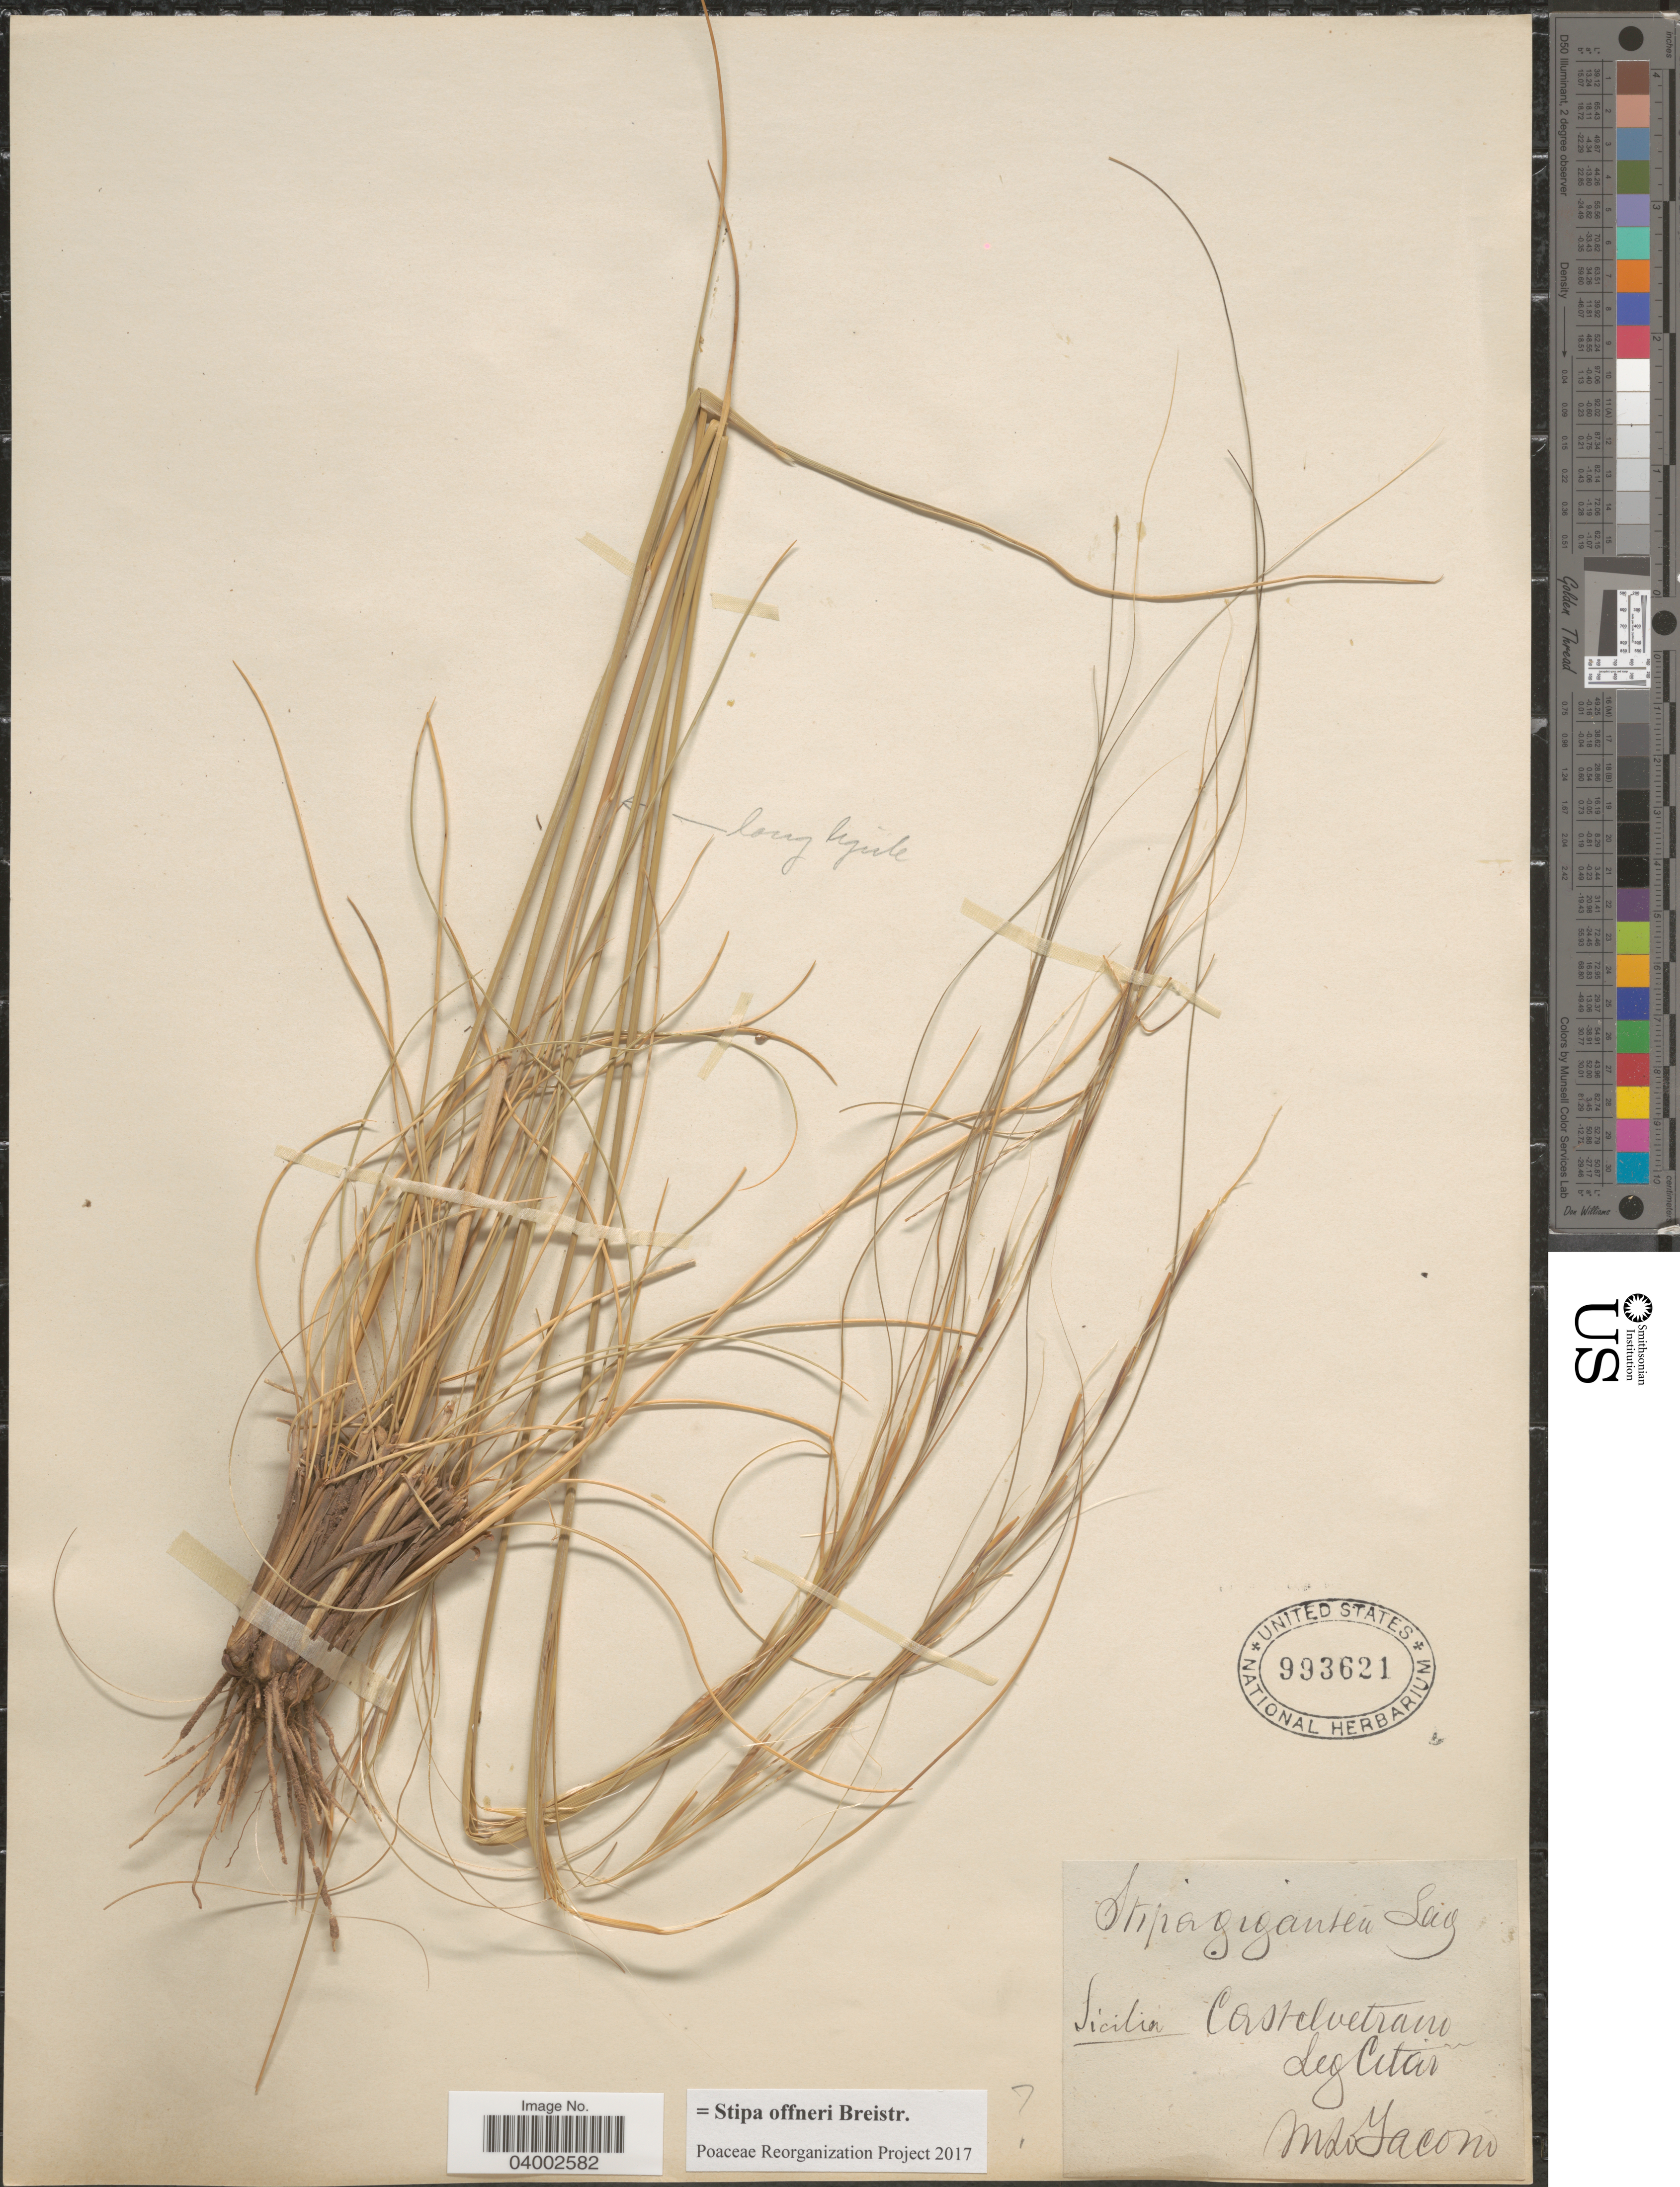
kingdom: Plantae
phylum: Tracheophyta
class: Liliopsida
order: Poales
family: Poaceae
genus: Stipa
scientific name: Stipa offneri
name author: Breistroffer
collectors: Citar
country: Italy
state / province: Siciliana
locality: Sicilia. Castelvetrano.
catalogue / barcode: US 993621